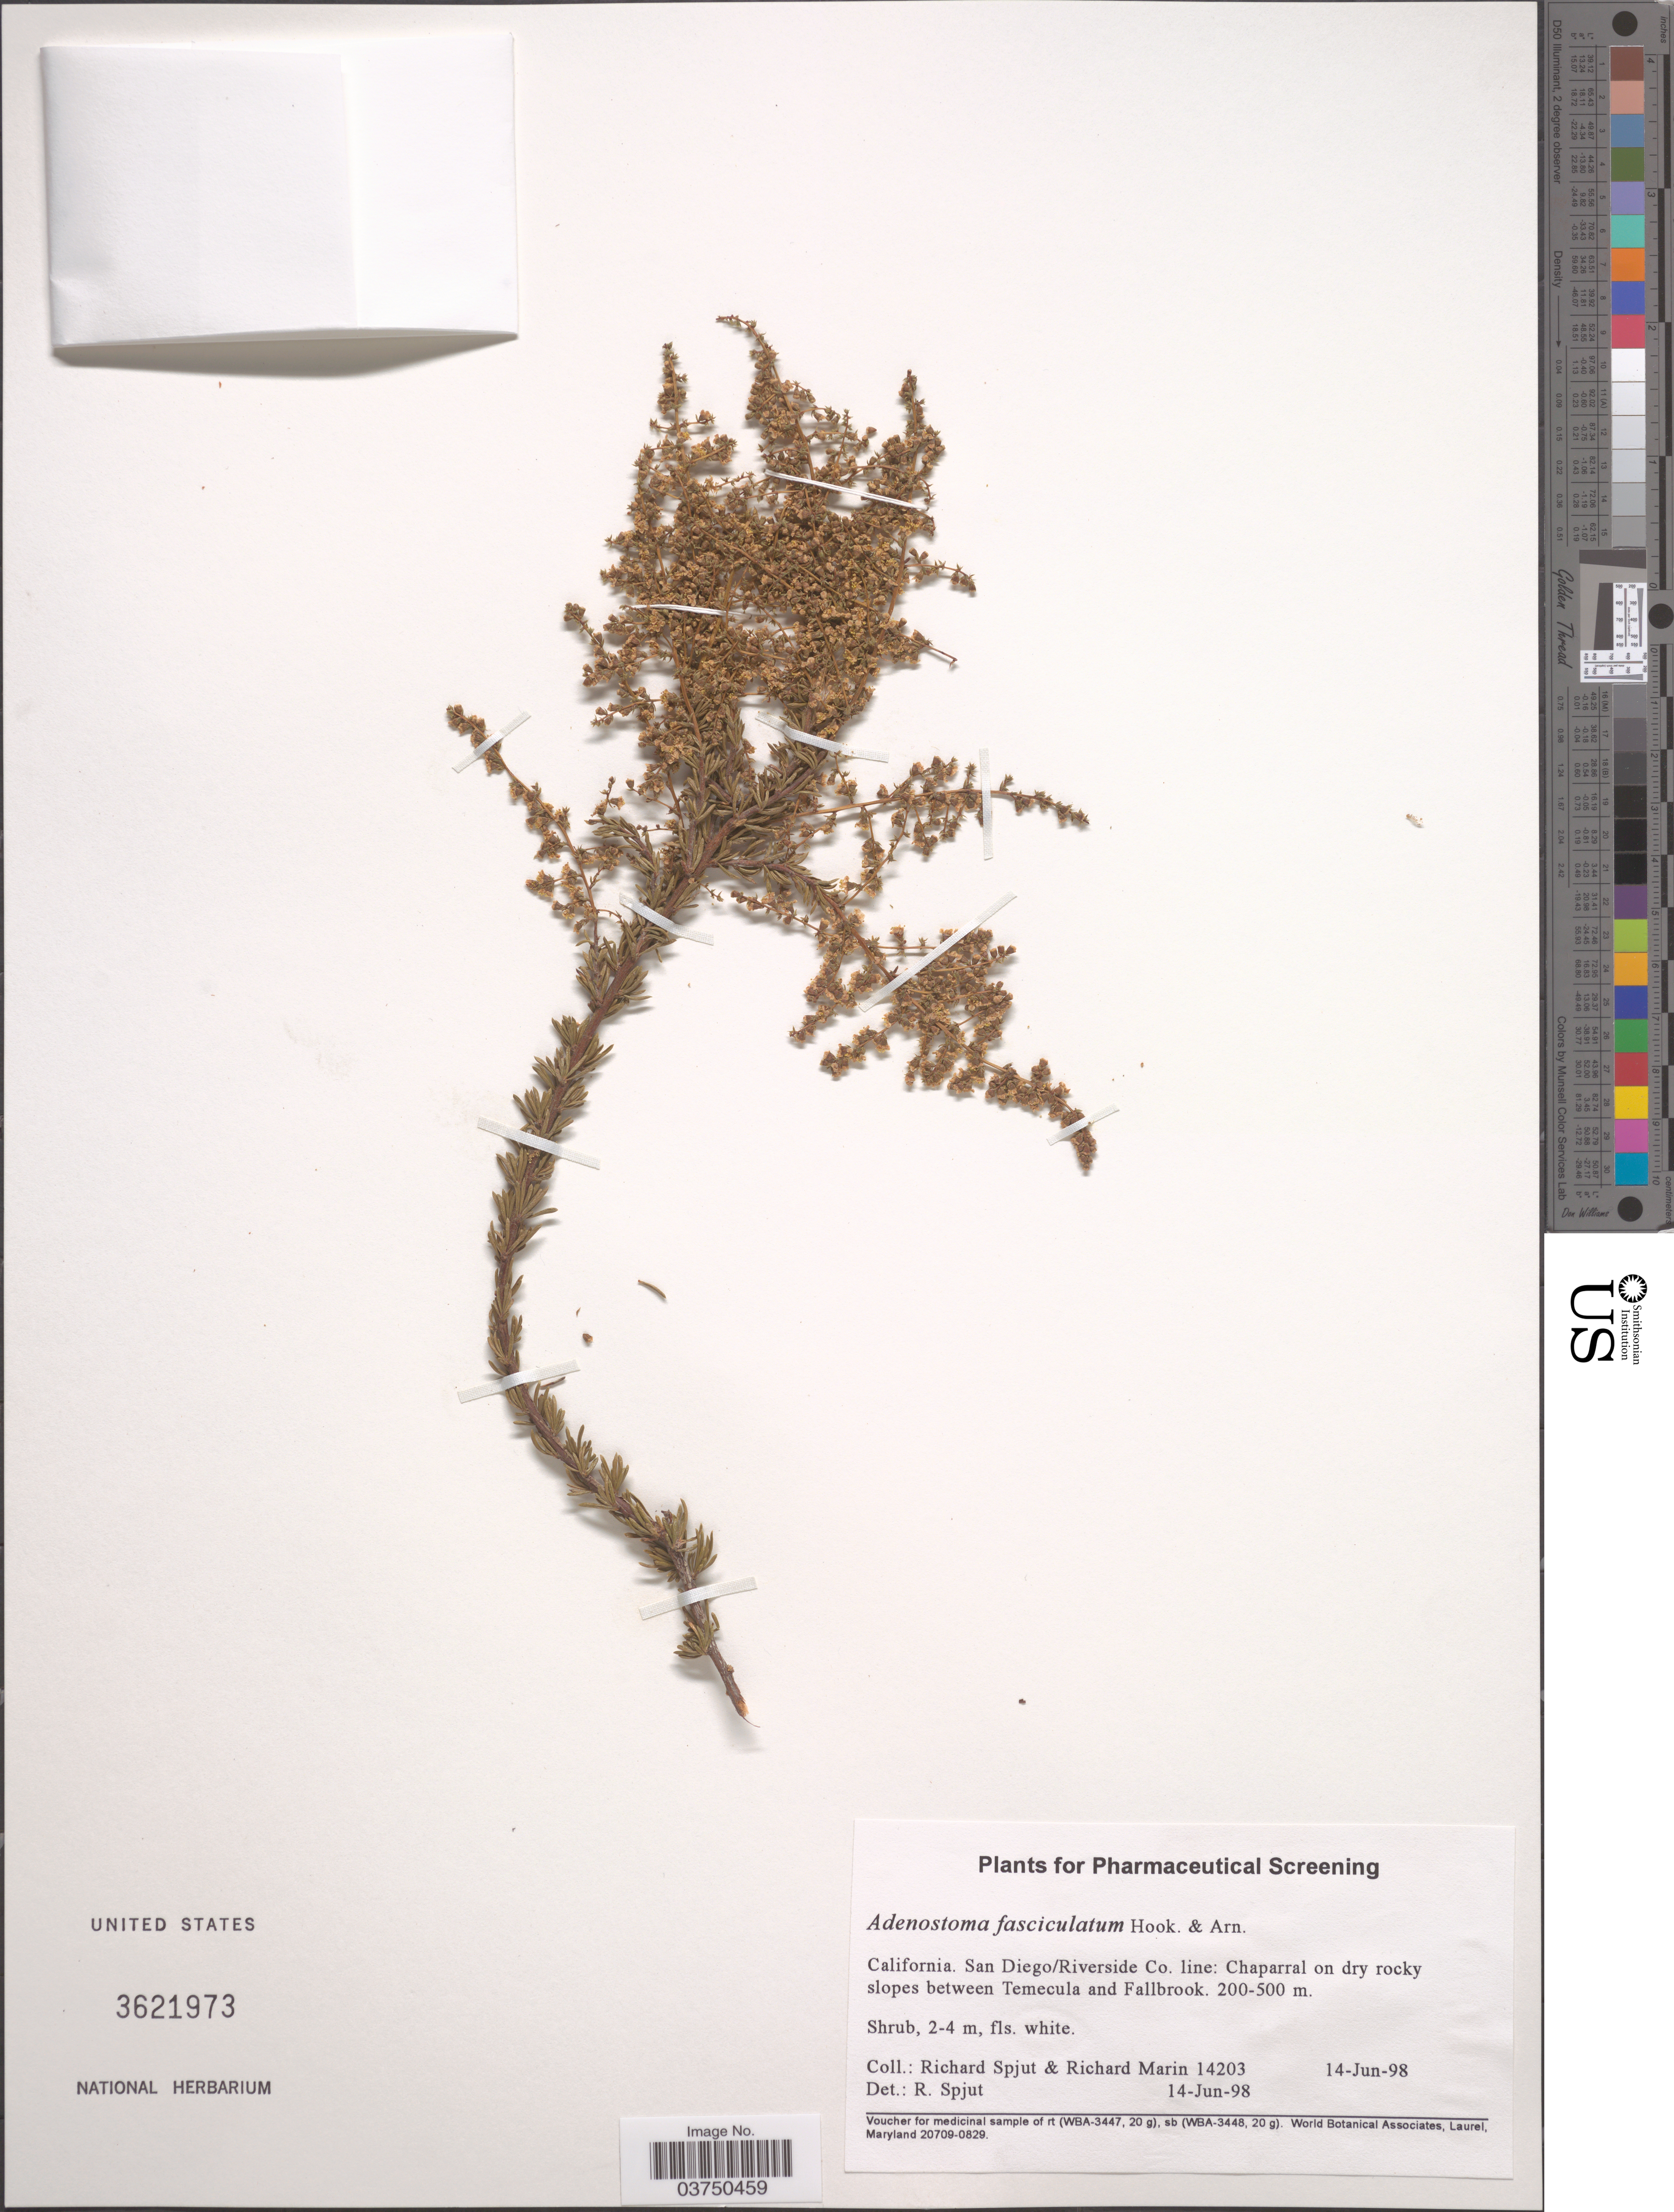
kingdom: Plantae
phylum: Tracheophyta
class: Magnoliopsida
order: Rosales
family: Rosaceae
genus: Adenostoma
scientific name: Adenostoma fasciculatum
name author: Hook. & Arn.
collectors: R. Spjut & R. Marin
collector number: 14203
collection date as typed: Transcribed d/m/y: 14/6/98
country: United States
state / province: California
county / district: San Diego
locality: San Diego/Riverside Co. line: between Temecula and Fallbrook.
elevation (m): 200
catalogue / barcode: US 3621973